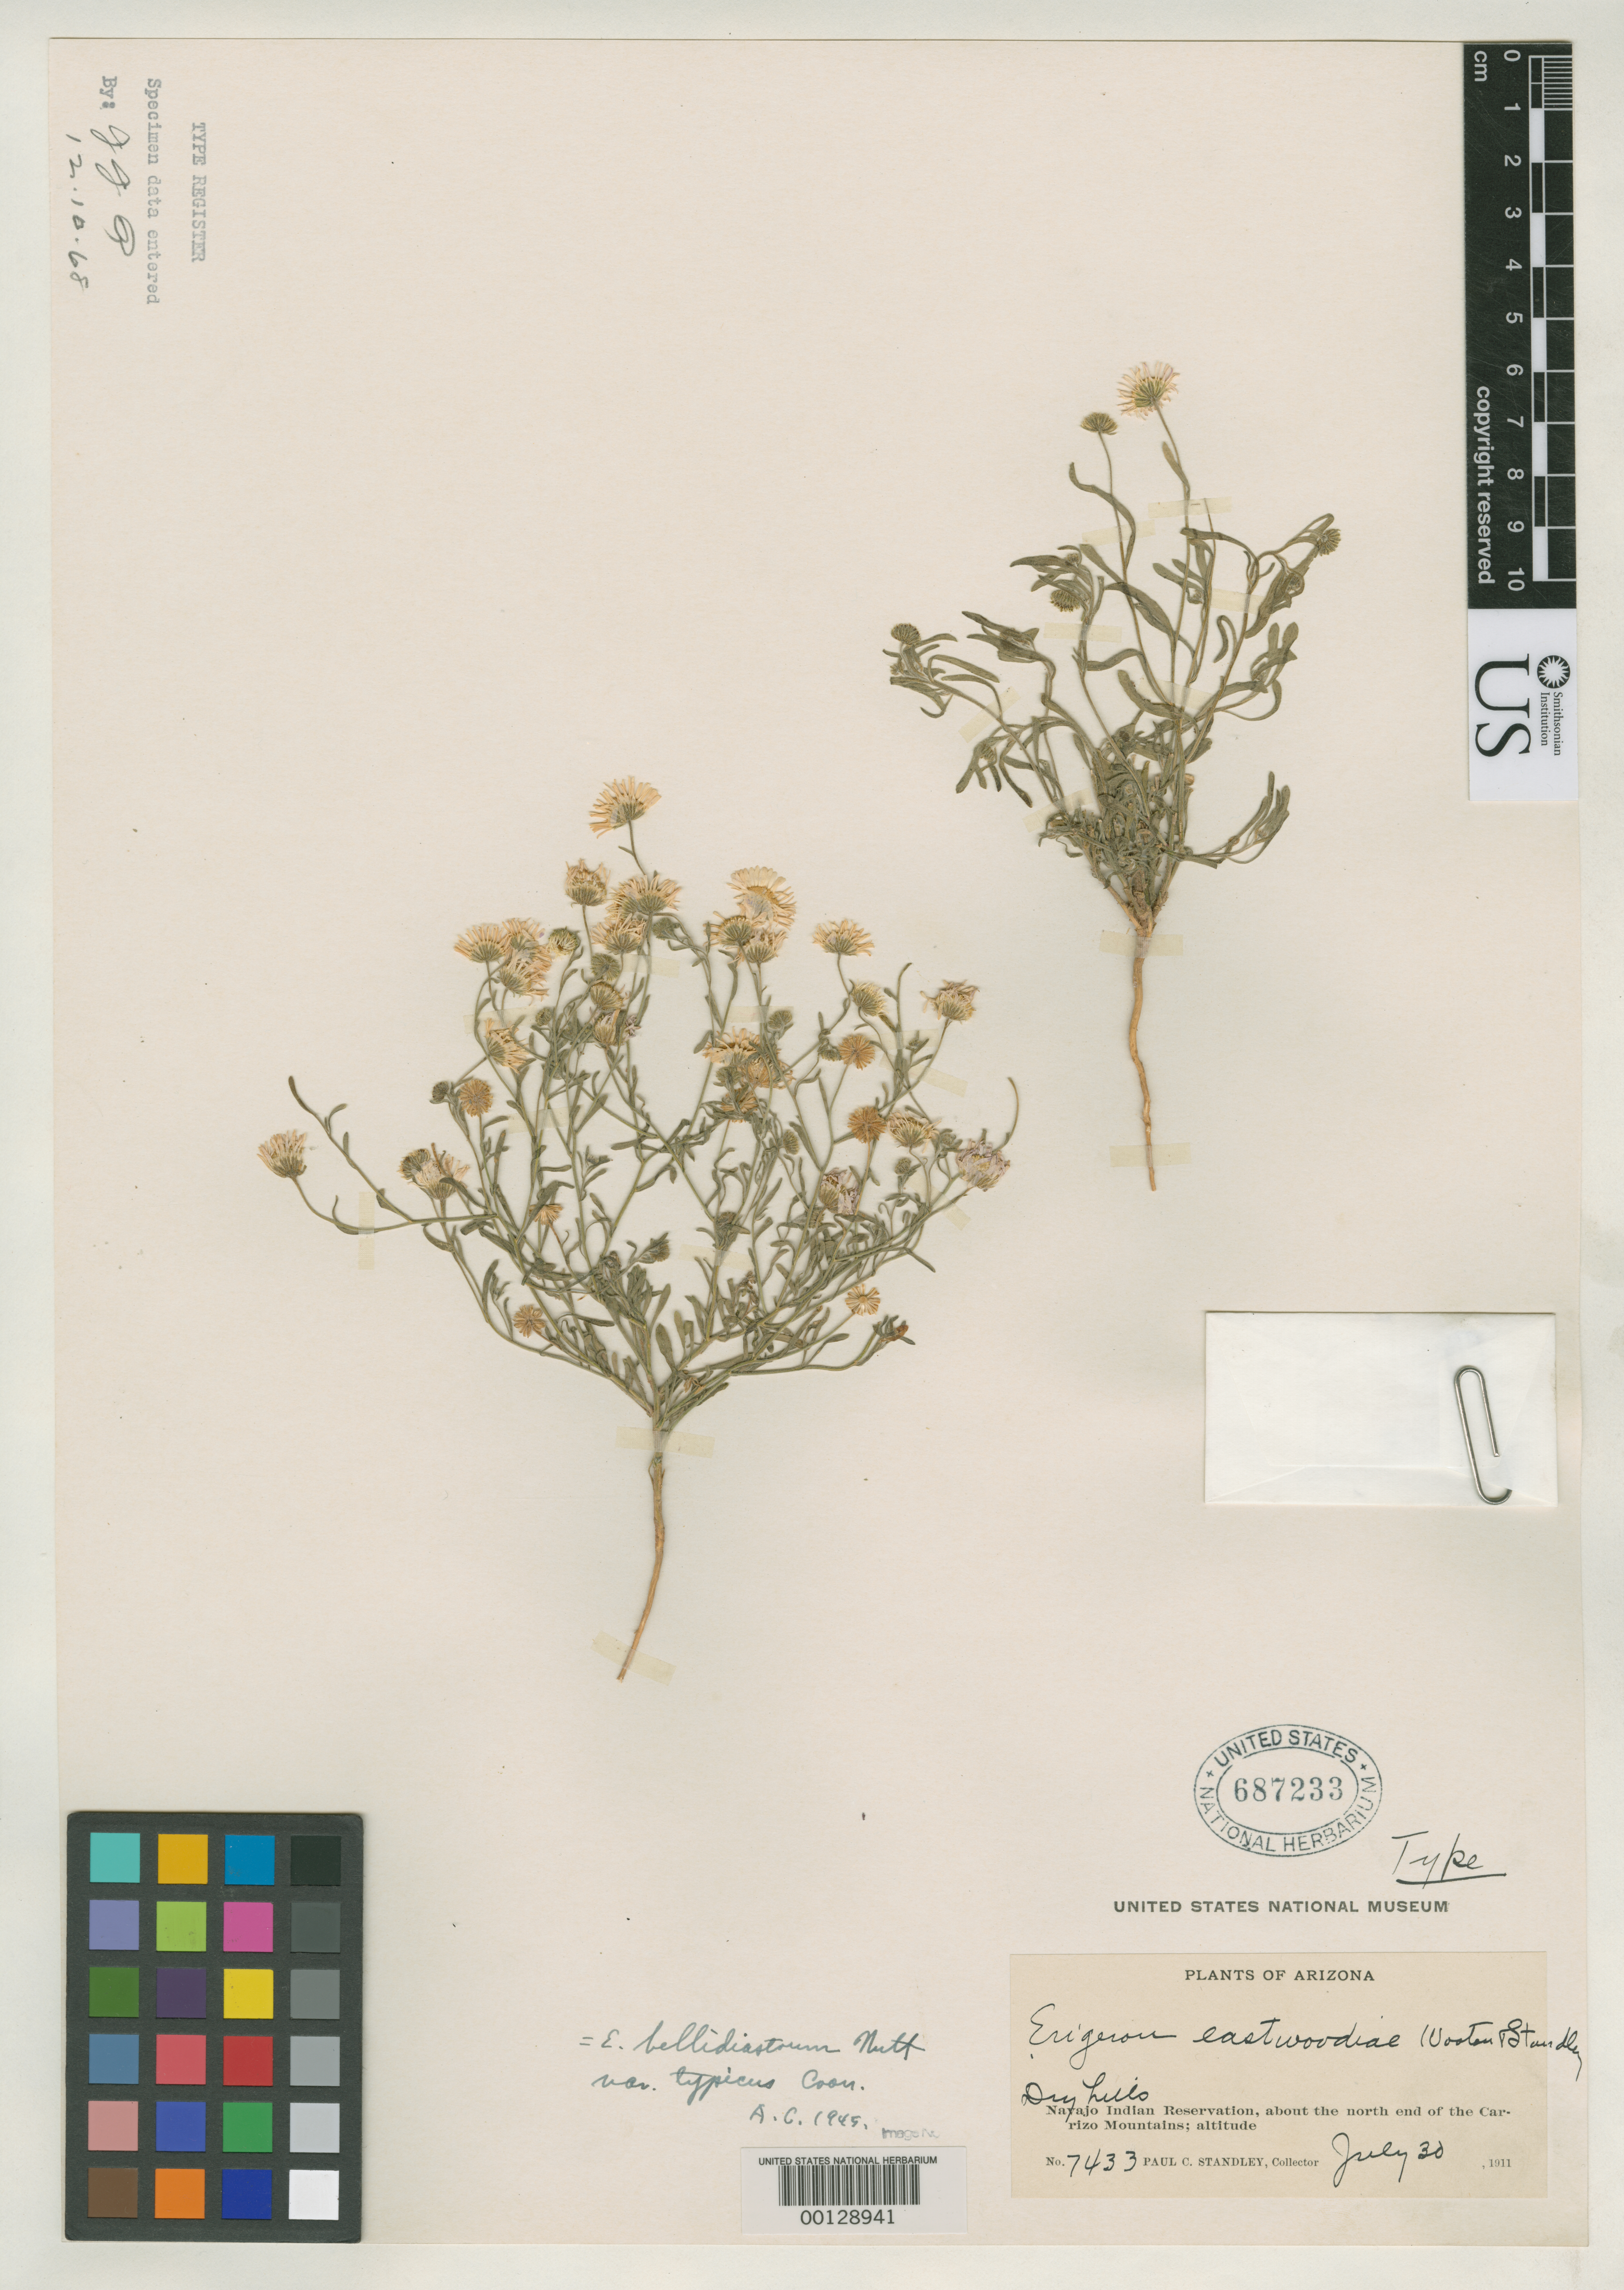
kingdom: Plantae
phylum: Tracheophyta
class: Magnoliopsida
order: Asterales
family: Asteraceae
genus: Erigeron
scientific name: Erigeron eastwoodiae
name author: Wooton & Standl.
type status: Holotype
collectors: P. C. Standley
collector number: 7433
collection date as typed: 30 Jul 1911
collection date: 1911-07-30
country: United States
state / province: Arizona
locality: N end of Carrizo Mountains.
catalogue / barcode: US 687233